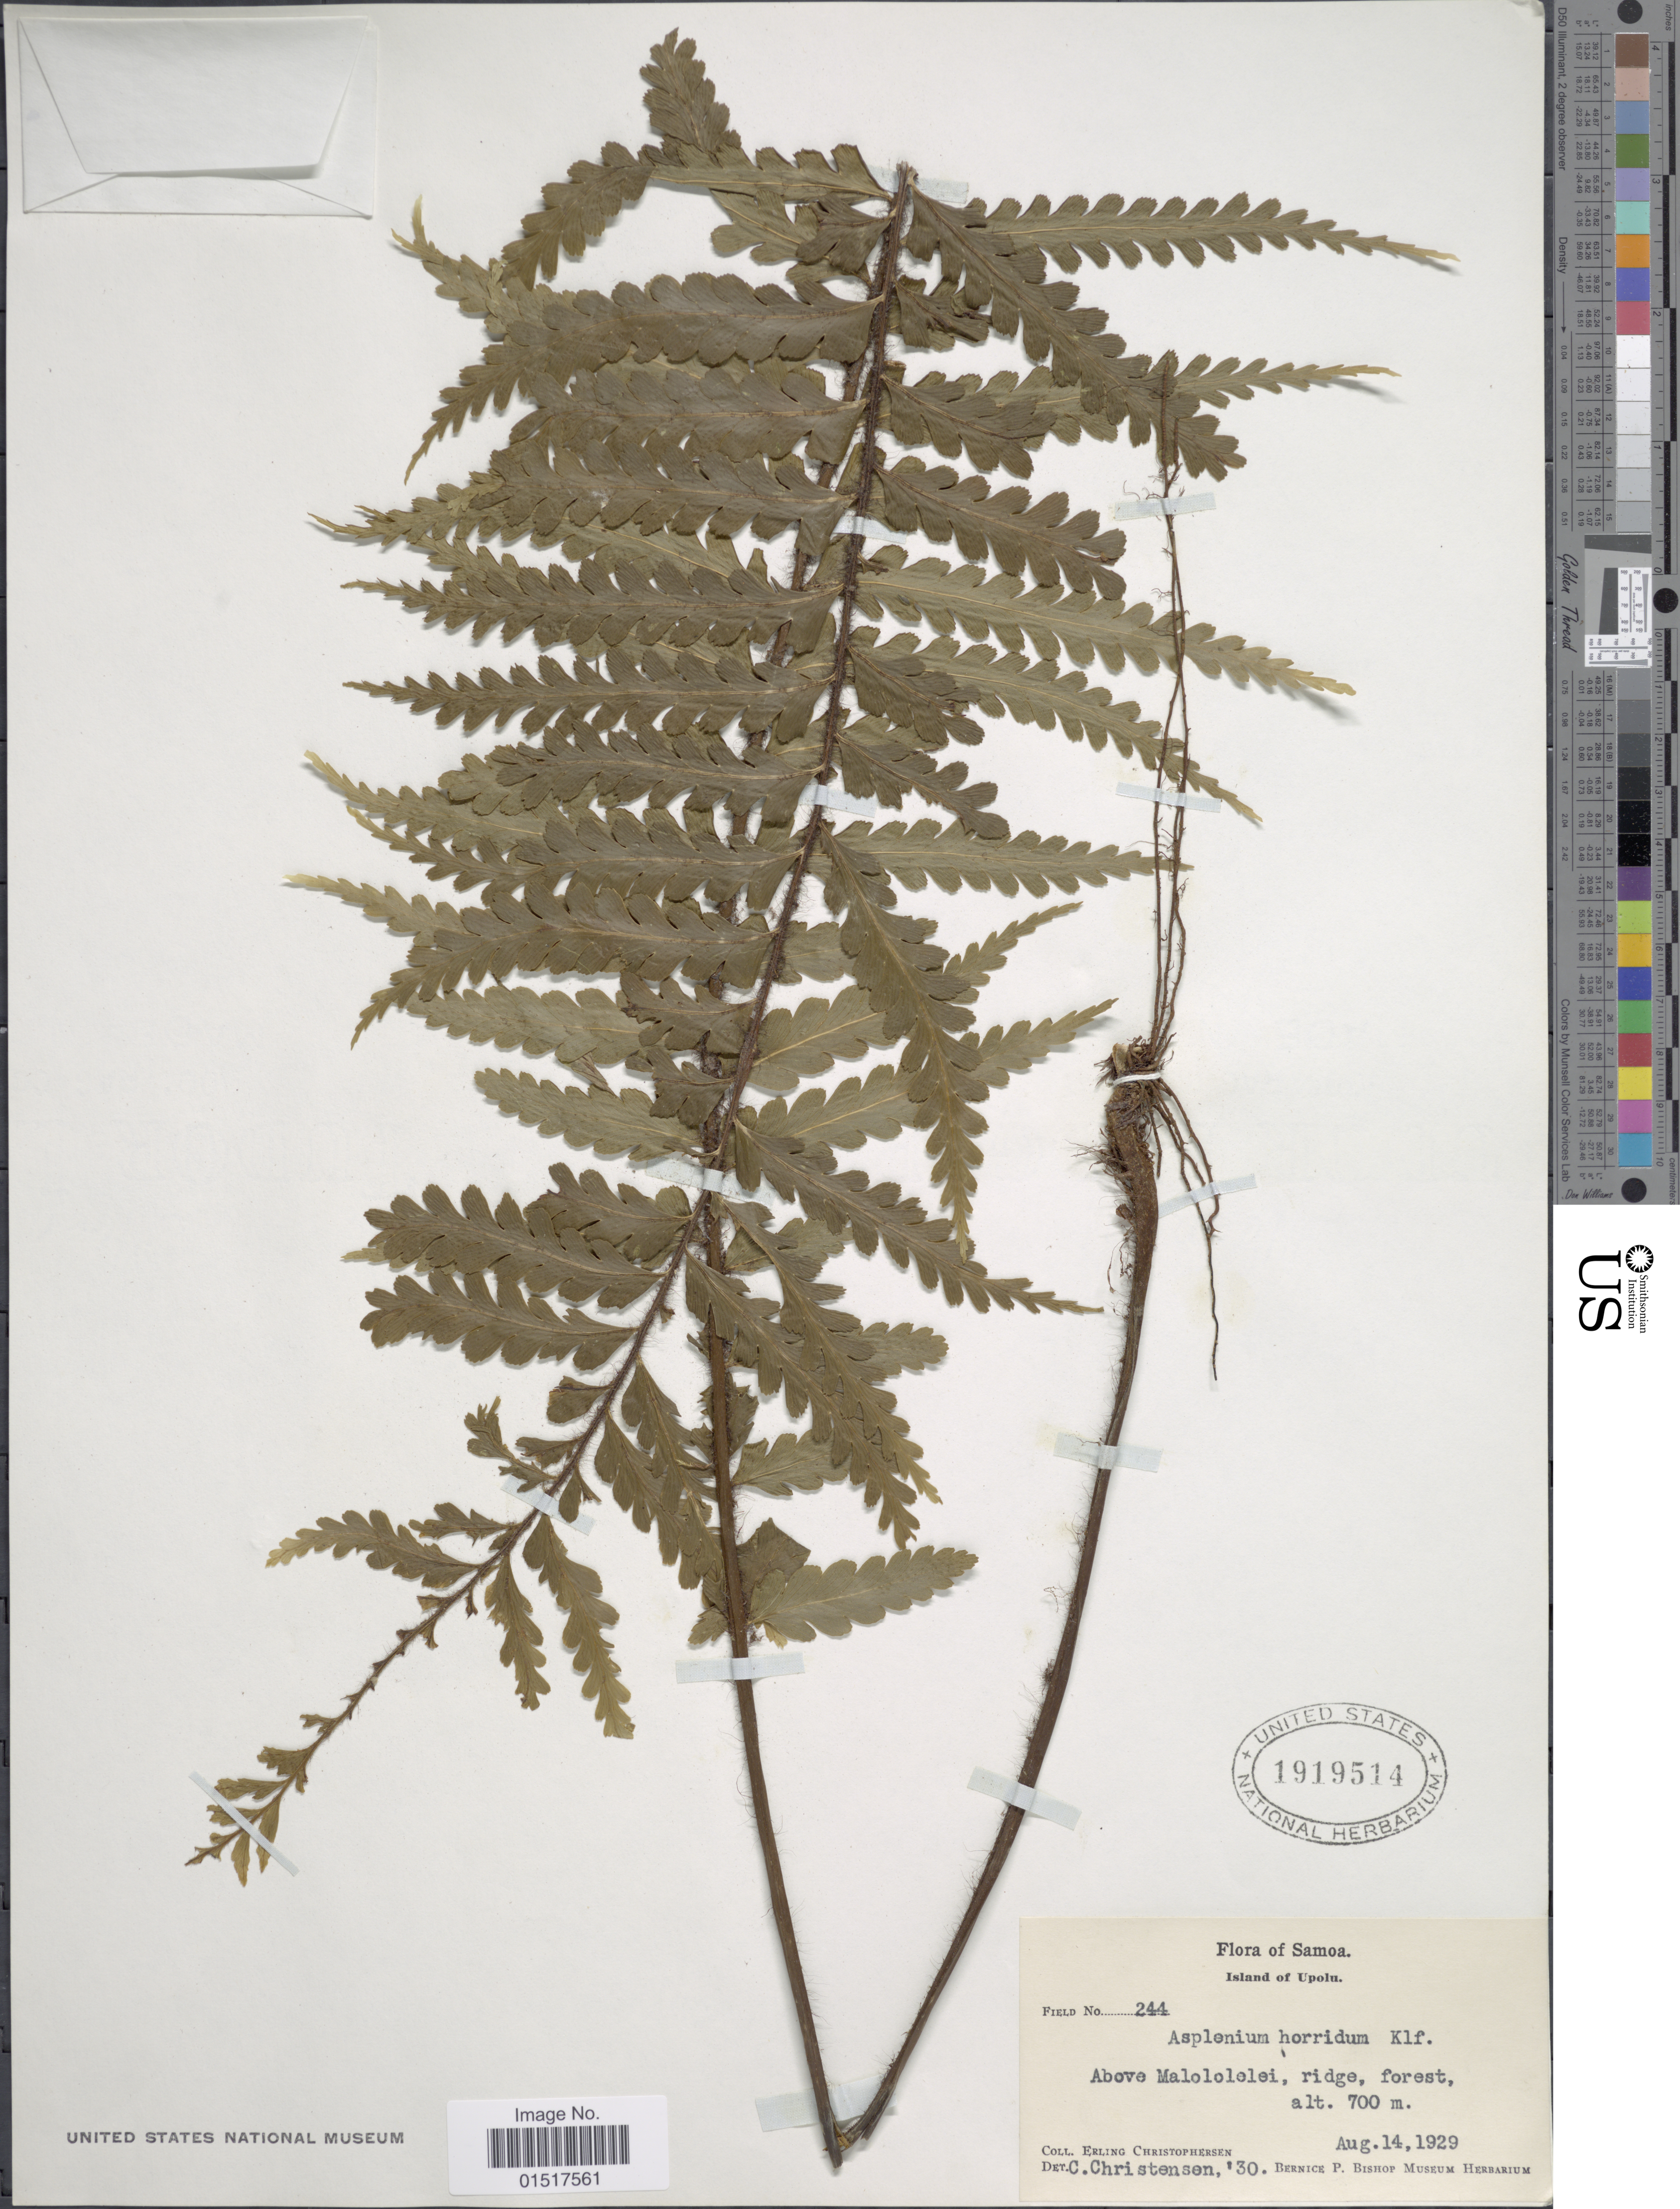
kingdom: Plantae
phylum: Tracheophyta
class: Polypodiopsida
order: Polypodiales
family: Aspleniaceae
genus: Asplenium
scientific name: Asplenium horridum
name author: Kaulf.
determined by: Salgado, A. E.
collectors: E. Christophersen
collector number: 244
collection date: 1929-08-14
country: Samoa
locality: Samoa. Island of Upolu. Abo9ve Malololelei, ridge, forest.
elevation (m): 700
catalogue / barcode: US 1919514